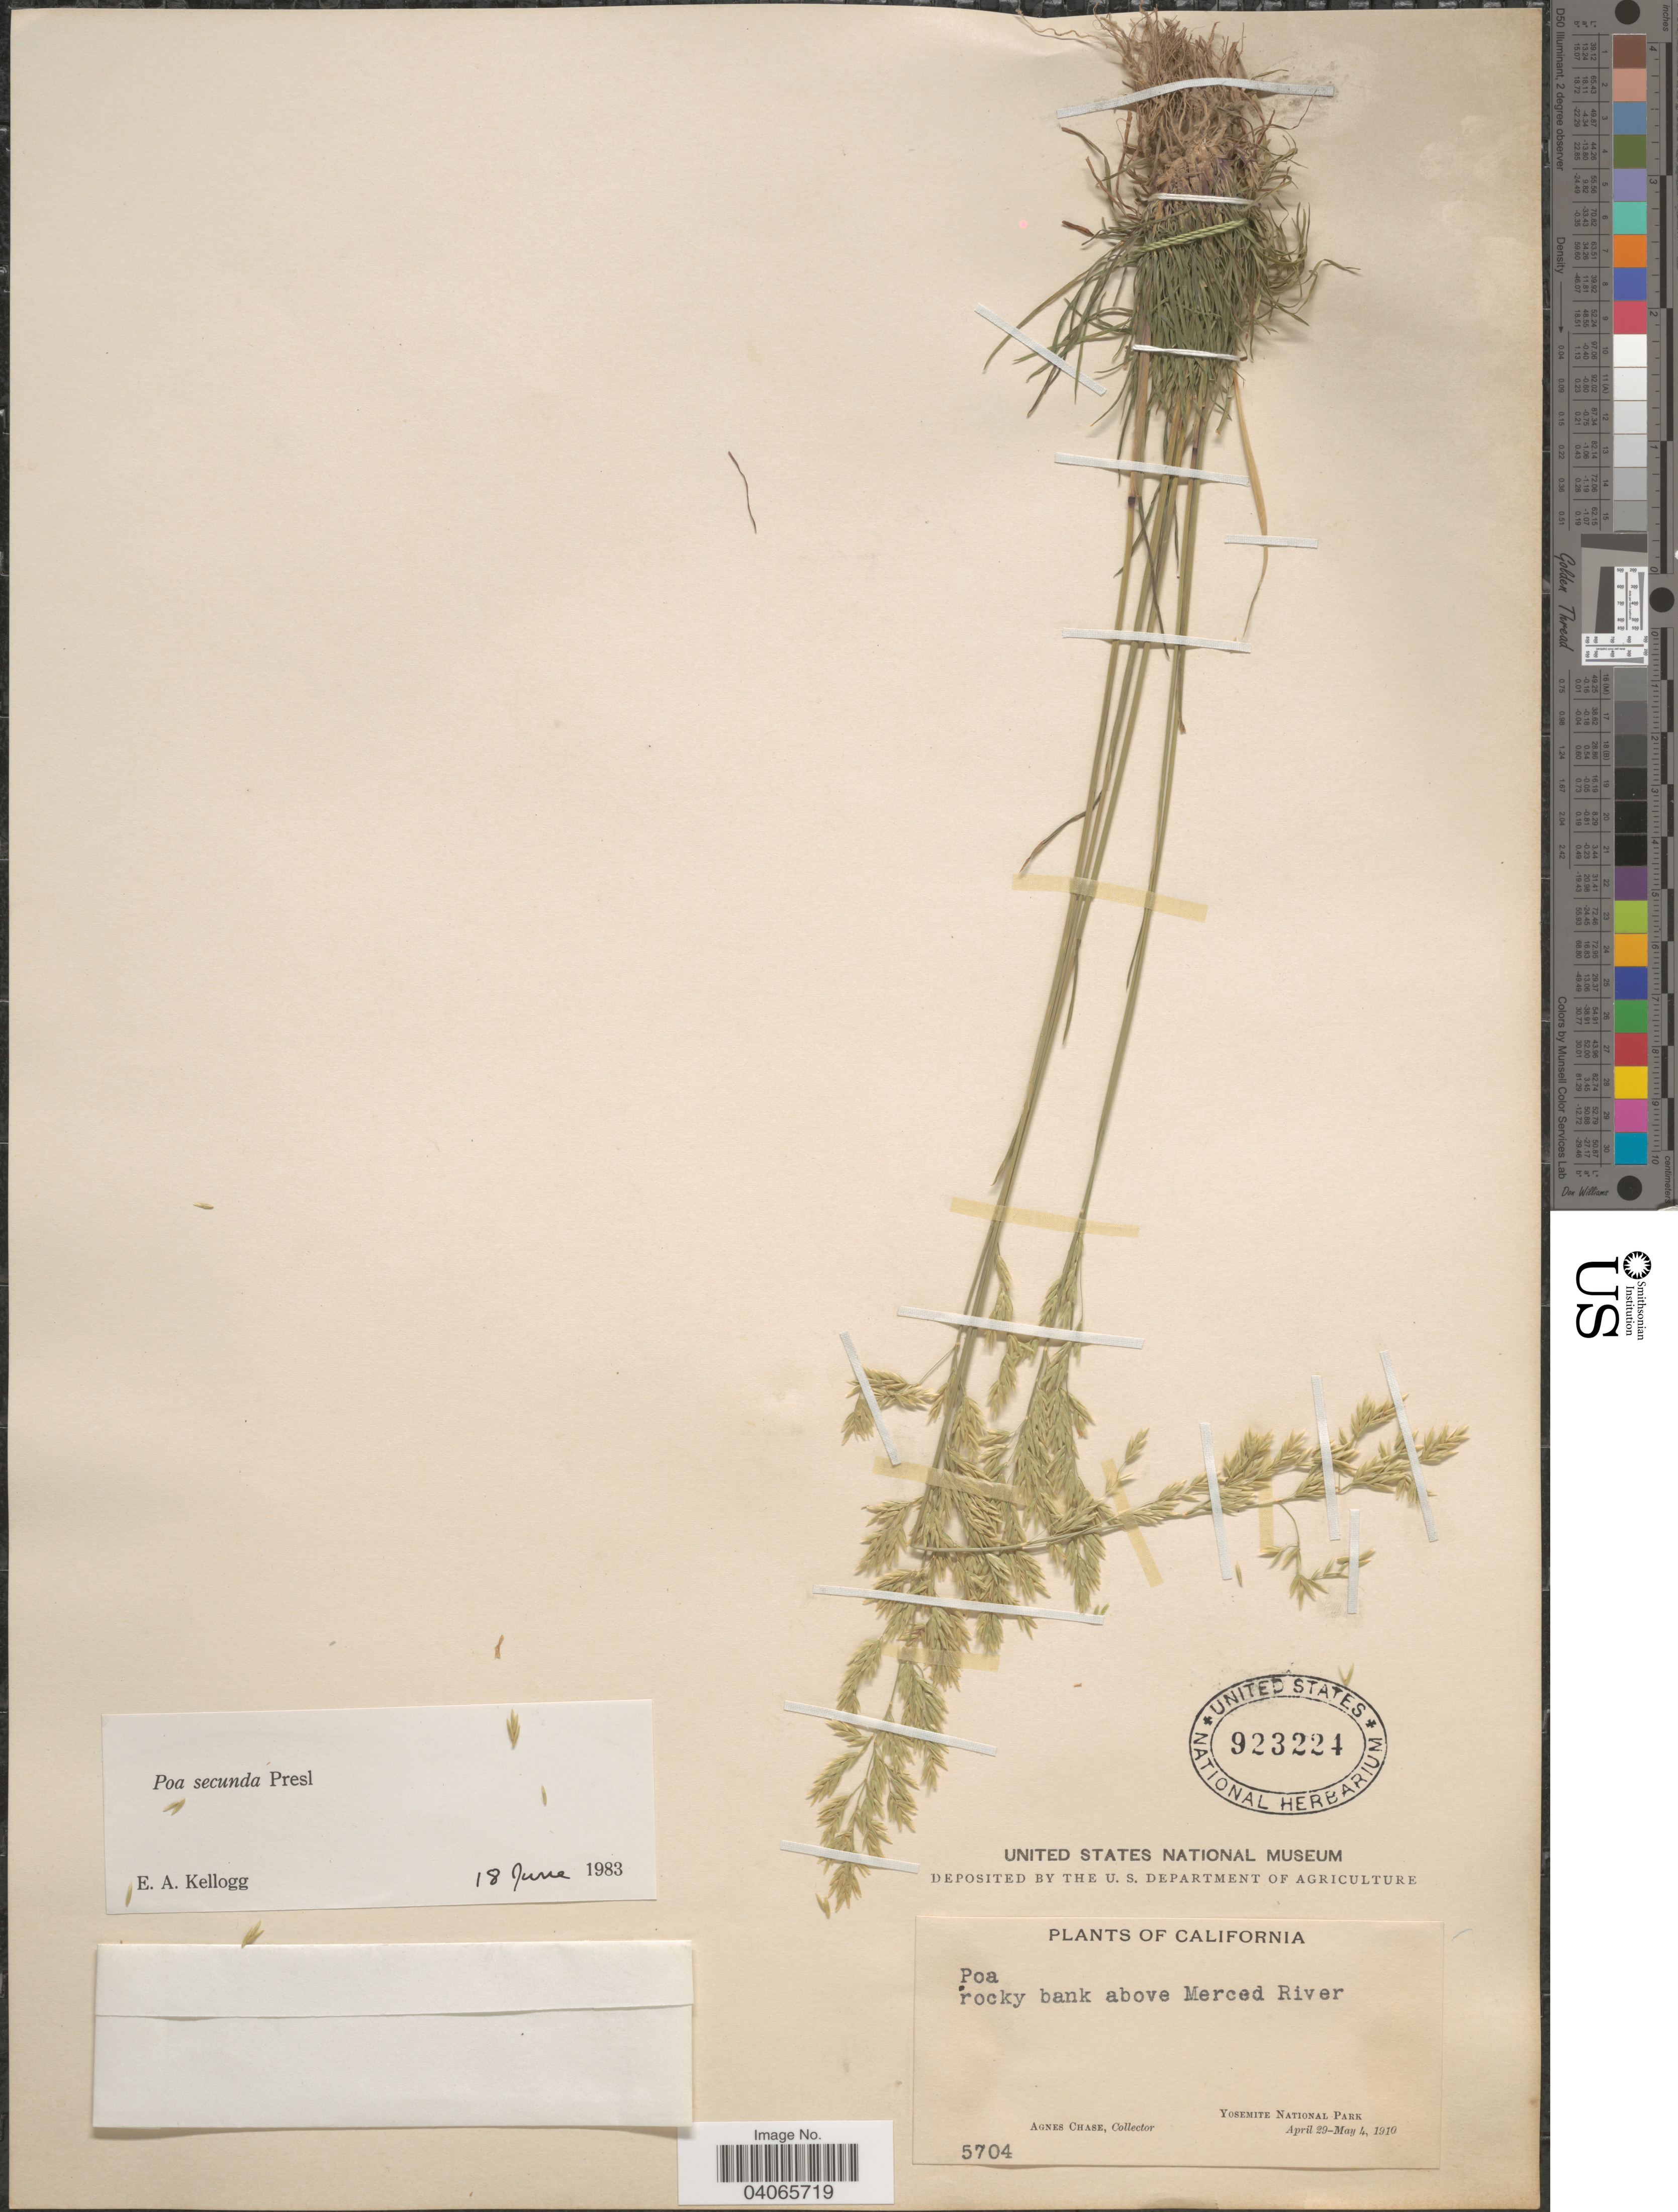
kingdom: Plantae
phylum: Tracheophyta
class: Liliopsida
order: Poales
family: Poaceae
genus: Poa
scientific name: Poa secunda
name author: J. Presl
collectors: A. Chase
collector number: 5704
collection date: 1910-04-29/1910-05-04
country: United States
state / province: California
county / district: Mariposa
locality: Rocky bank above Merced River. Yosemite National Park.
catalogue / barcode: US 923224